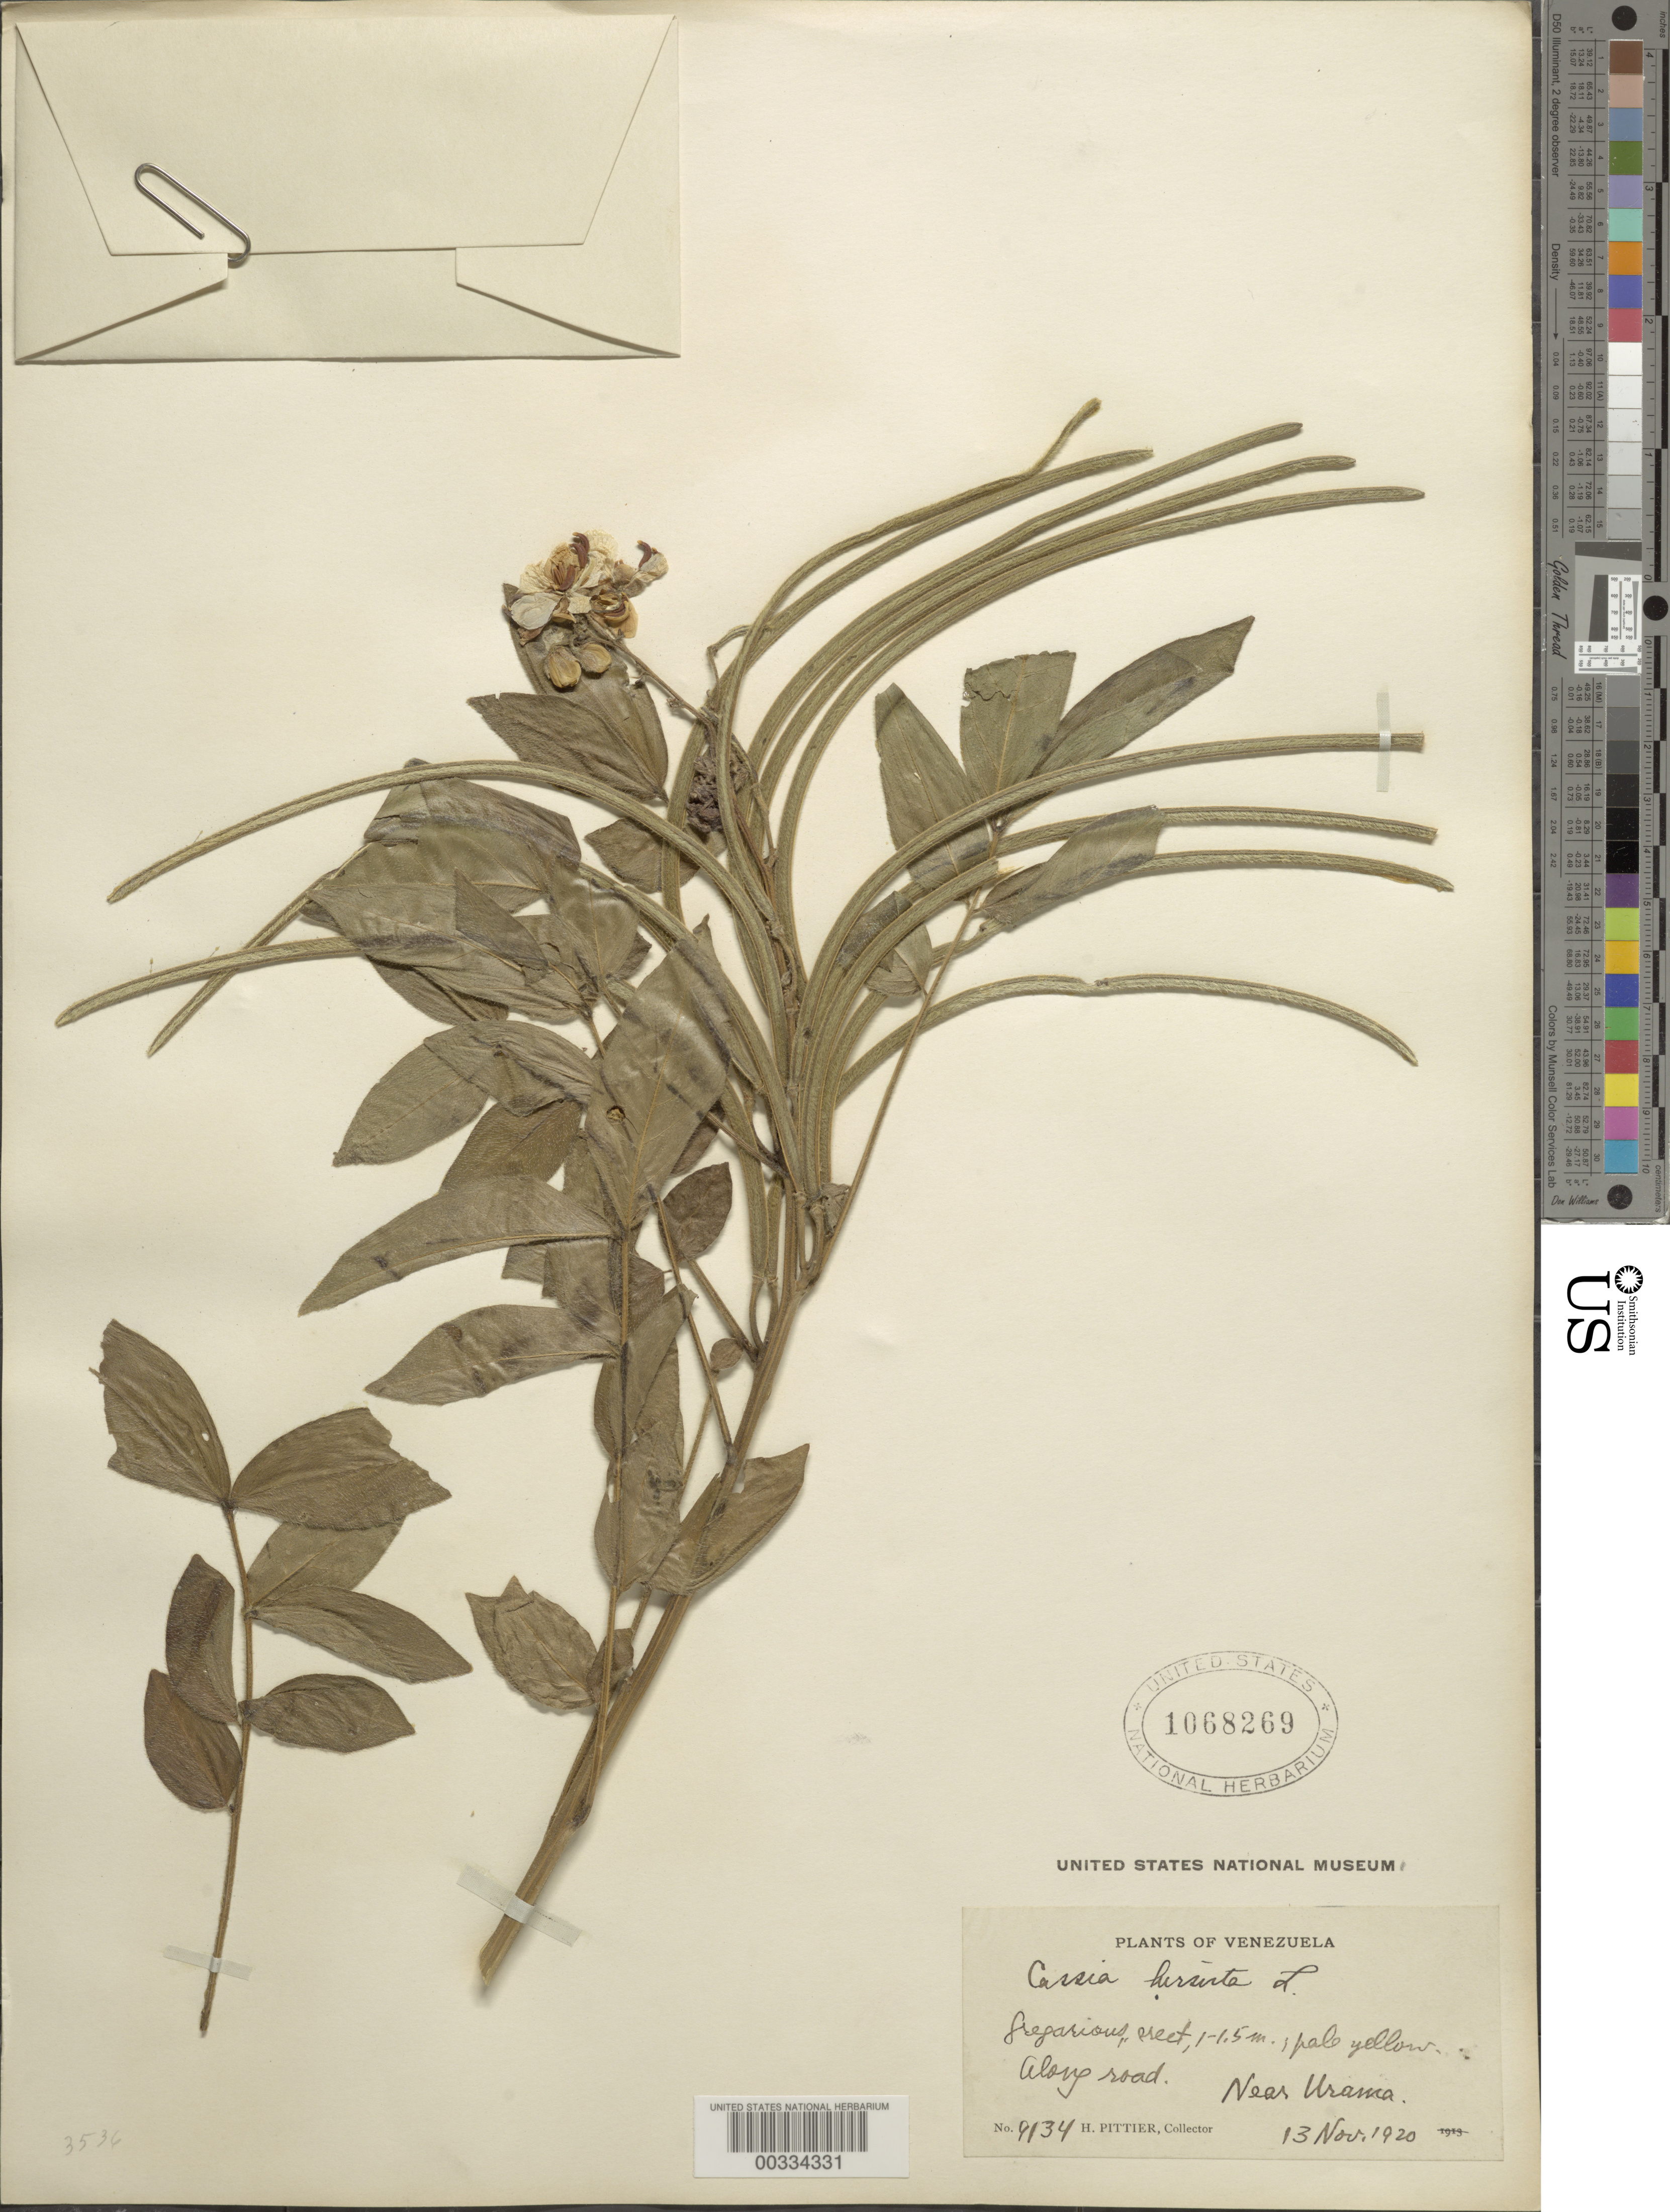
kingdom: Plantae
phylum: Tracheophyta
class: Magnoliopsida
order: Fabales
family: Fabaceae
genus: Senna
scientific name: Senna hirsuta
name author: (L.) H.S. Irwin & Barneby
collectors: H. F. Pittier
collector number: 9134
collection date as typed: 13 Nov 1920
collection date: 1920-11-13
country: Venezuela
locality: Near urama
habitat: Along road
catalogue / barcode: US 1068269